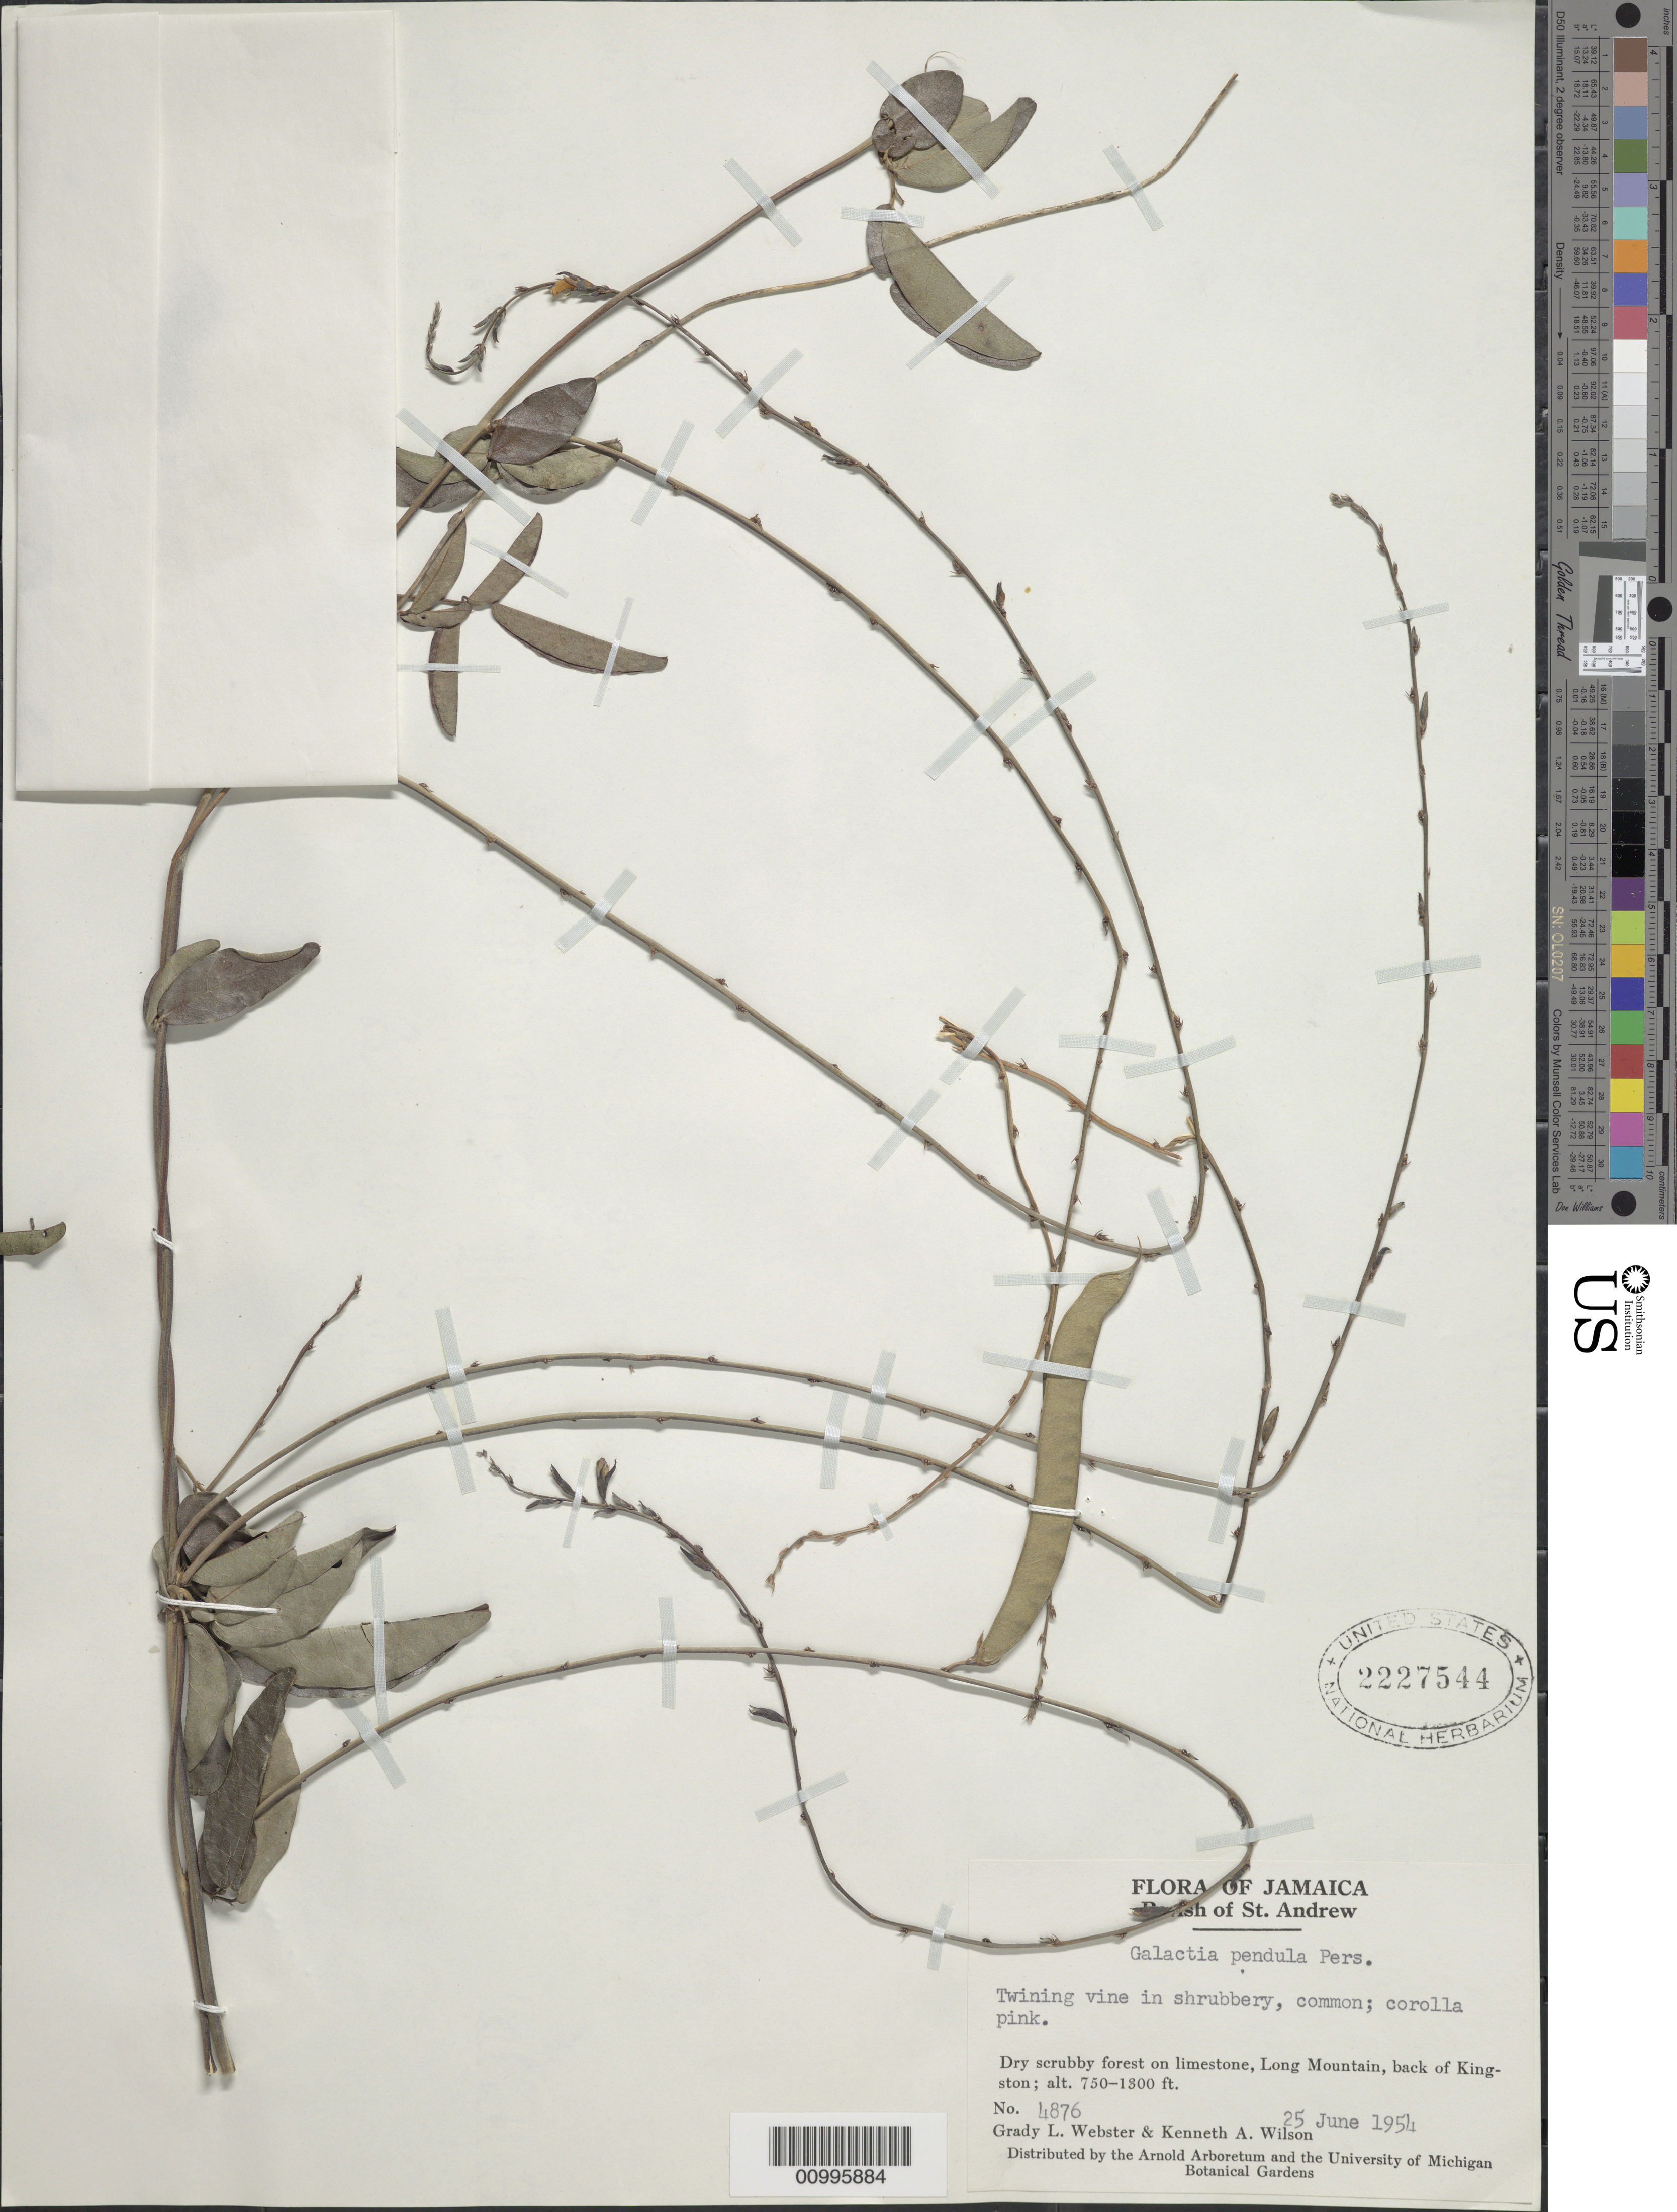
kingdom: Plantae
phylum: Tracheophyta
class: Magnoliopsida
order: Fabales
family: Fabaceae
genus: Galactia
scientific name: Galactia pendula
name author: Pers.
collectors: G. L. Webster & K. A. Wilson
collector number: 4876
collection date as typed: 25 Jun 1954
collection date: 1954-06-25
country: Jamaica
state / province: Saint Andrew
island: Jamaica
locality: Dry scrubby forest on limestone,Long Mt,back of Kingston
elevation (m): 229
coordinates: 0 N, 0 E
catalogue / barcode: US 2227544